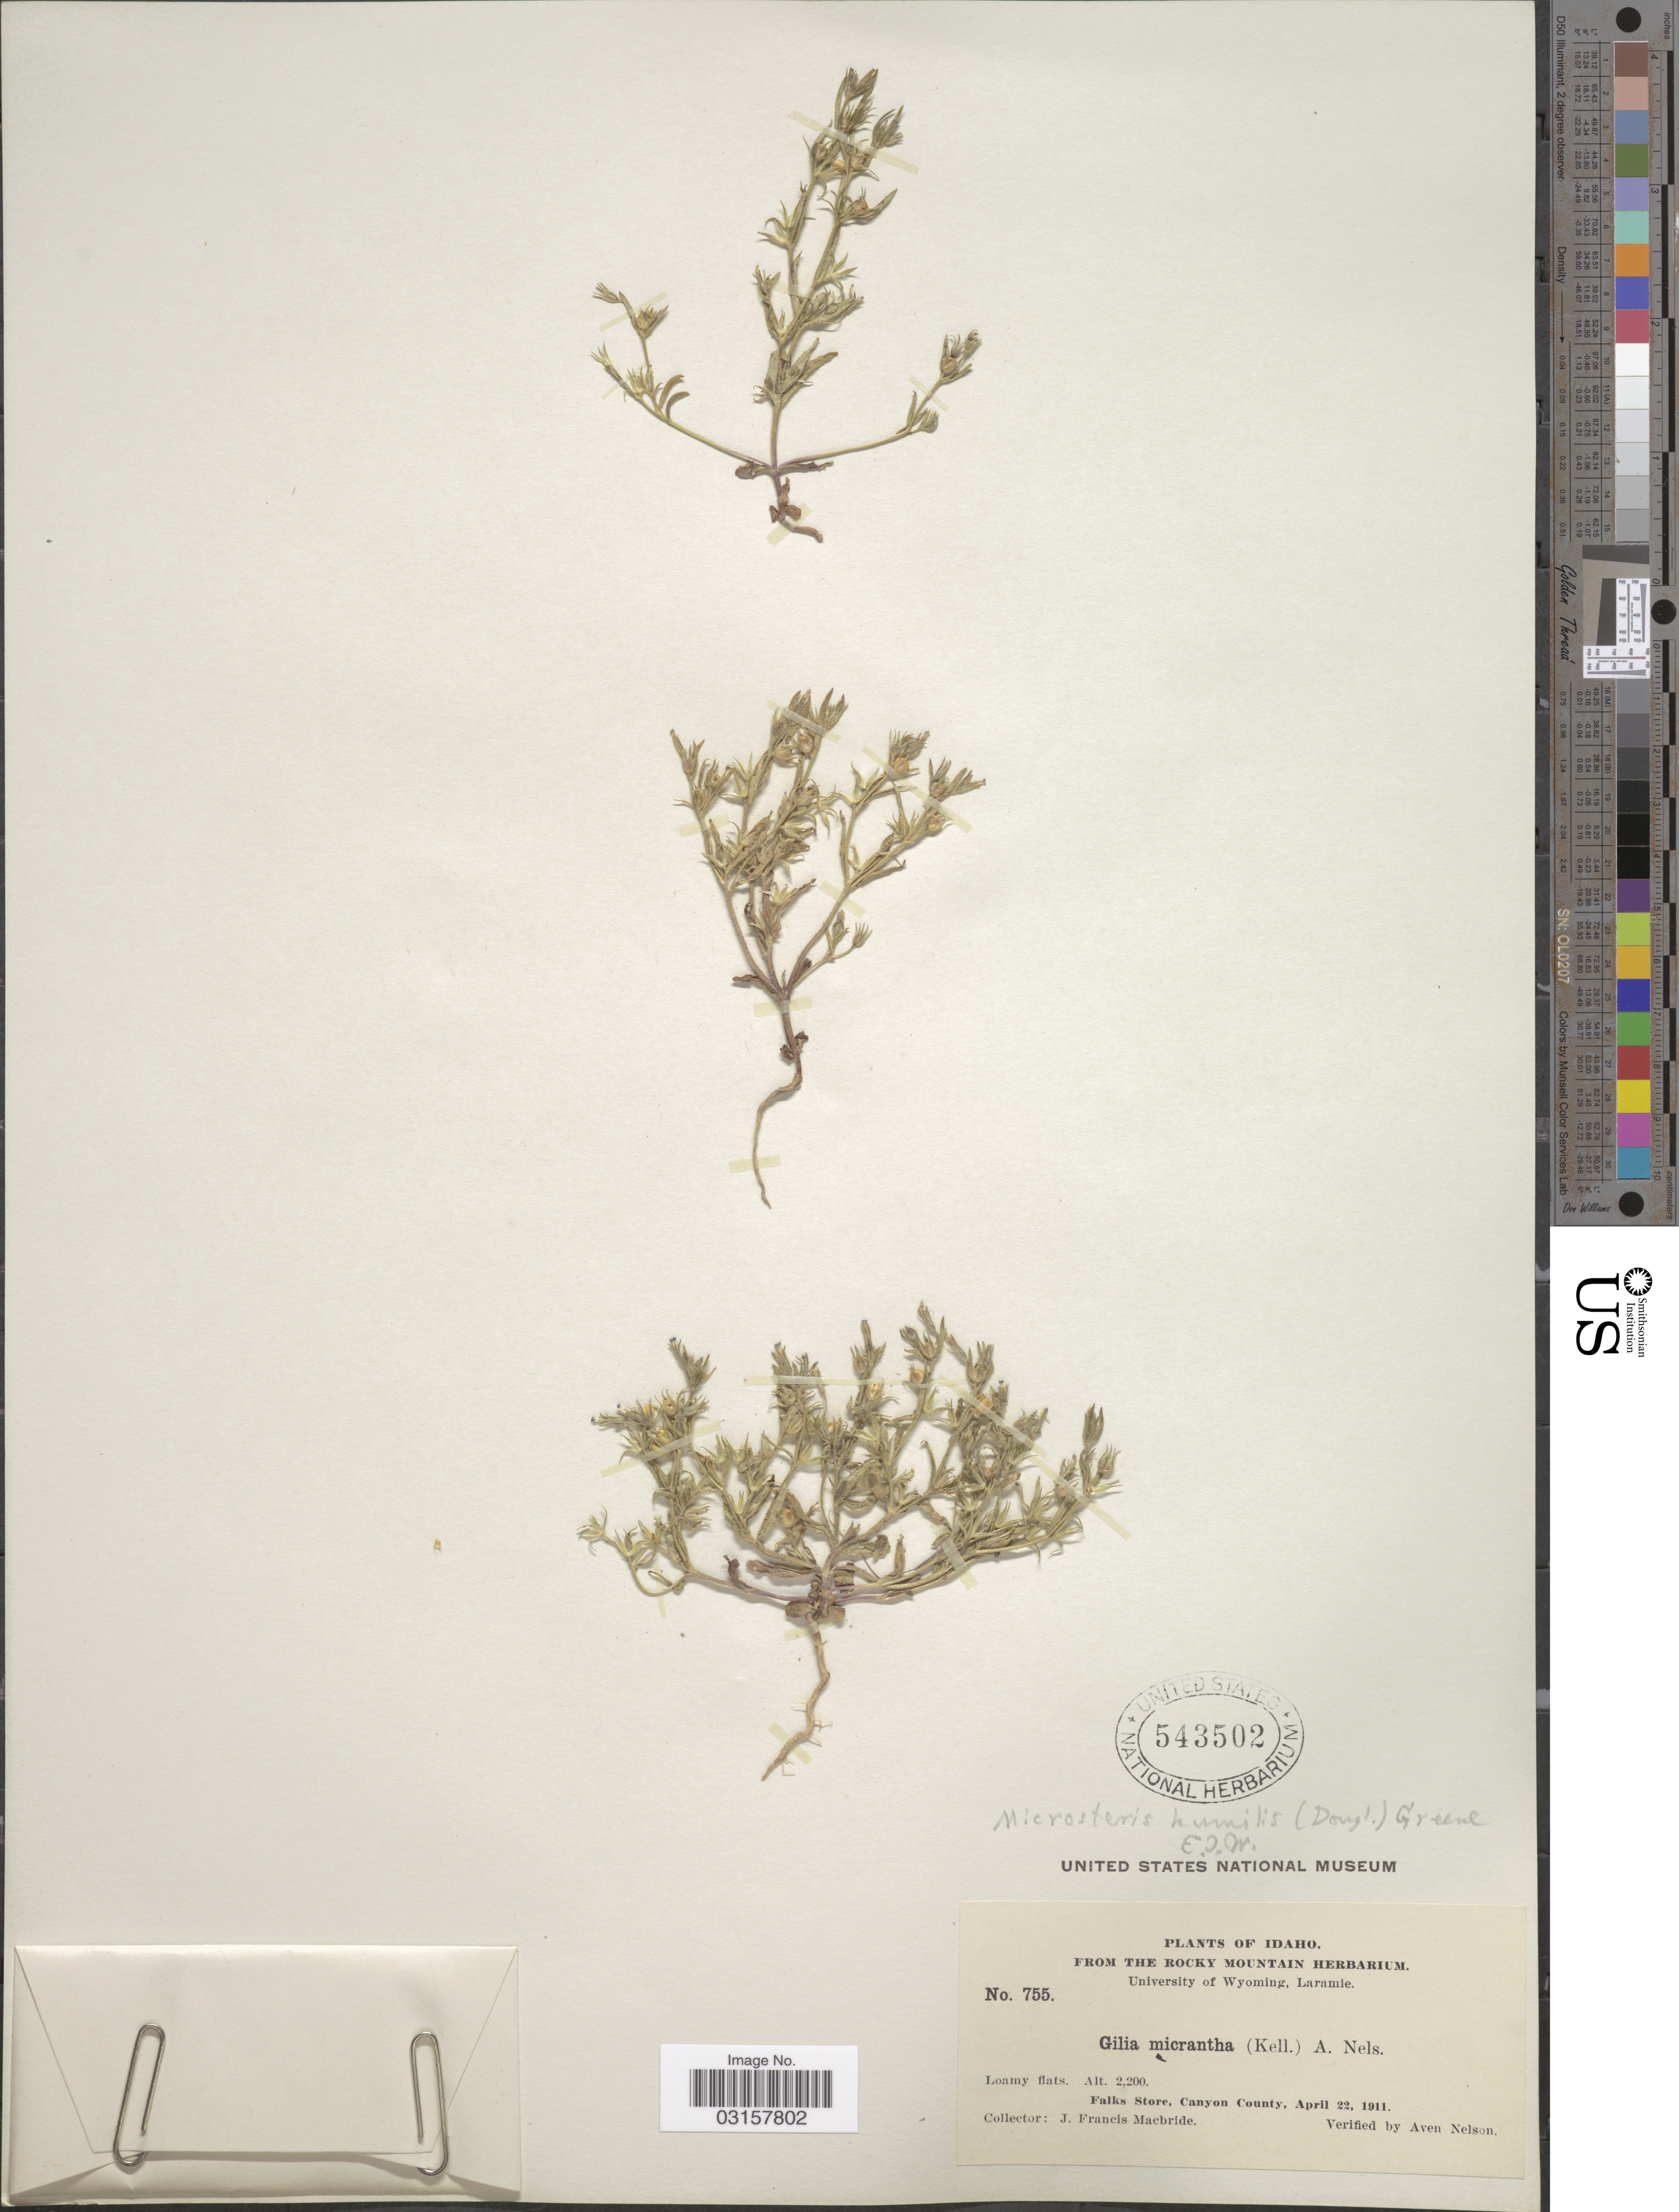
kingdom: Plantae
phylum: Tracheophyta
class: Magnoliopsida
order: Ericales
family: Polemoniaceae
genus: Microsteris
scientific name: Microsteris gracilis var. humilior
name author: (Hook.) Cronquist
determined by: (US) Smithsonian Institution - National Museum of Natural History - Department of Botany (UNITED STATES)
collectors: J. F. Macbride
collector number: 755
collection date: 1911-04-22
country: United States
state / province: Idaho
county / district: Canyon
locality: Falk's Store.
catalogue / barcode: US 543502